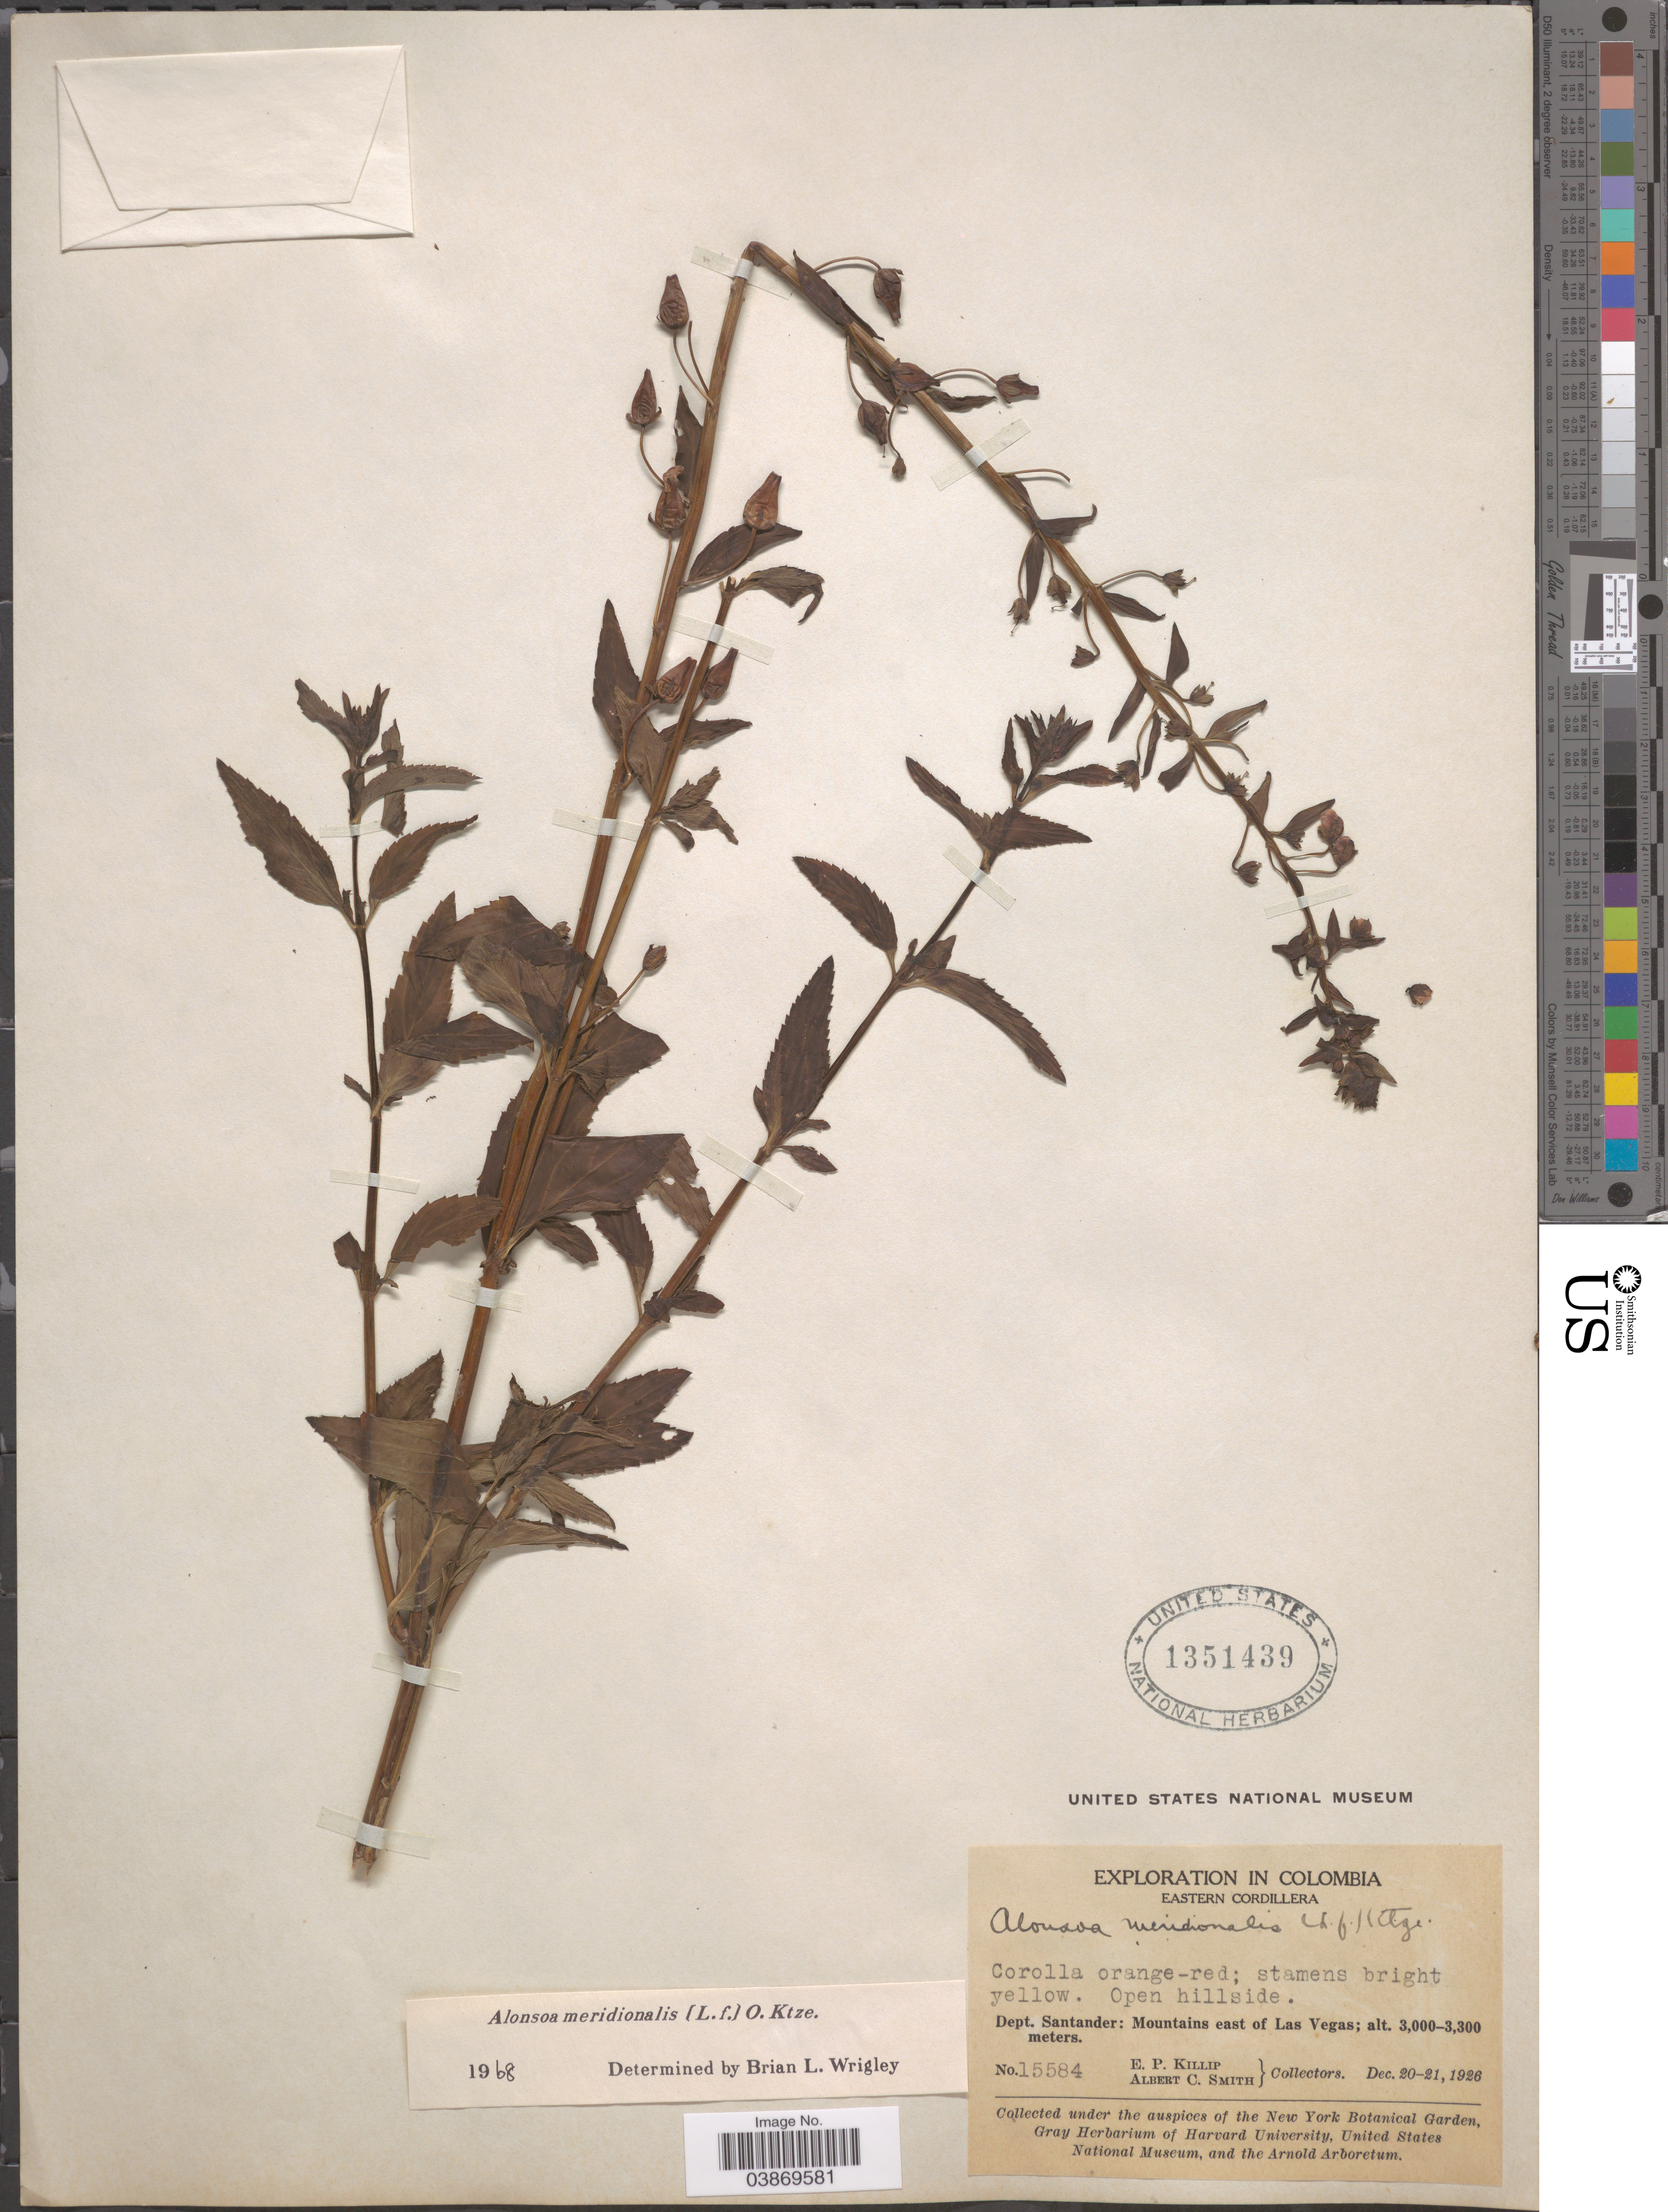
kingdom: Plantae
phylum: Tracheophyta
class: Magnoliopsida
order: Lamiales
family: Scrophulariaceae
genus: Alonsoa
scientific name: Alonsoa meridionalis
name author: (L. f.) Kuntze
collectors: E. P. Killip & A. C. Smith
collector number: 15584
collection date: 1926-12-20/1926-12-21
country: Colombia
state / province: Santander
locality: Eastern Cordillera. Open hillside. Dept. Santander: Mountains east of Las Vegas.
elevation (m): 3000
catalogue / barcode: US 1351439